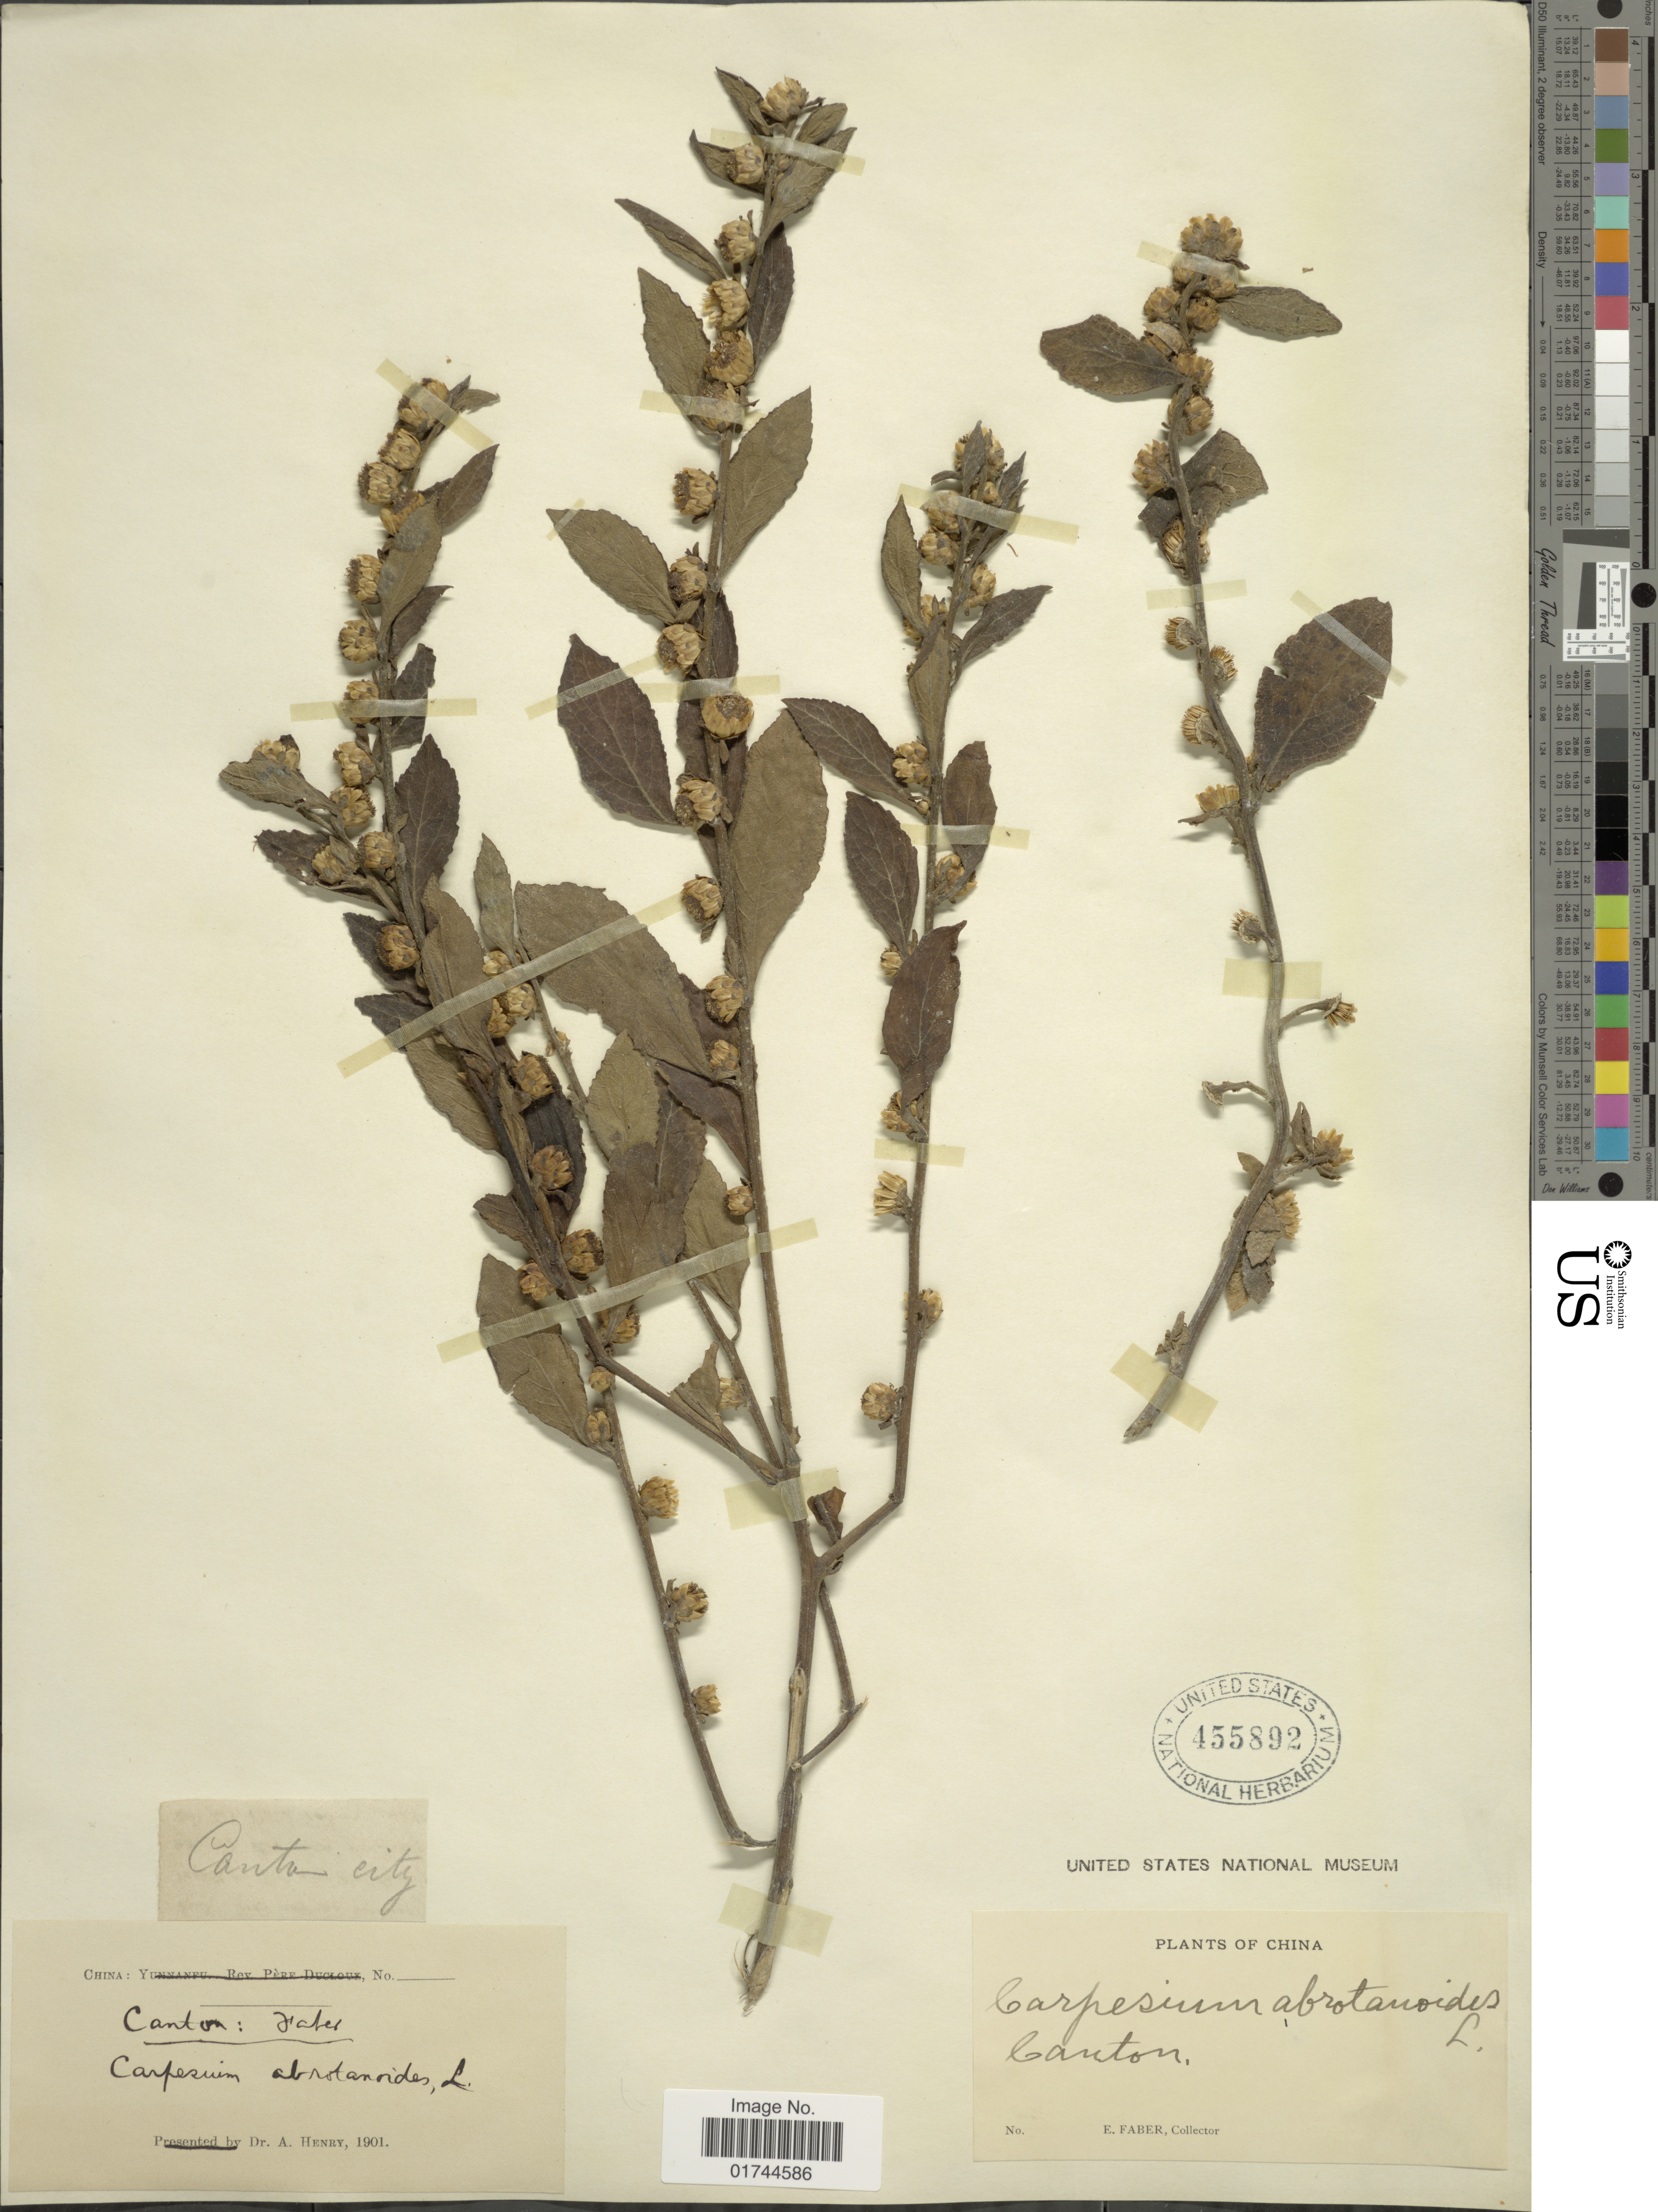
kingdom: Plantae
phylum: Tracheophyta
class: Magnoliopsida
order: Asterales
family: Asteraceae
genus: Carpesium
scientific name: Carpesium abrotanoides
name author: L.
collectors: E. Faber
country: China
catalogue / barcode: US 455892